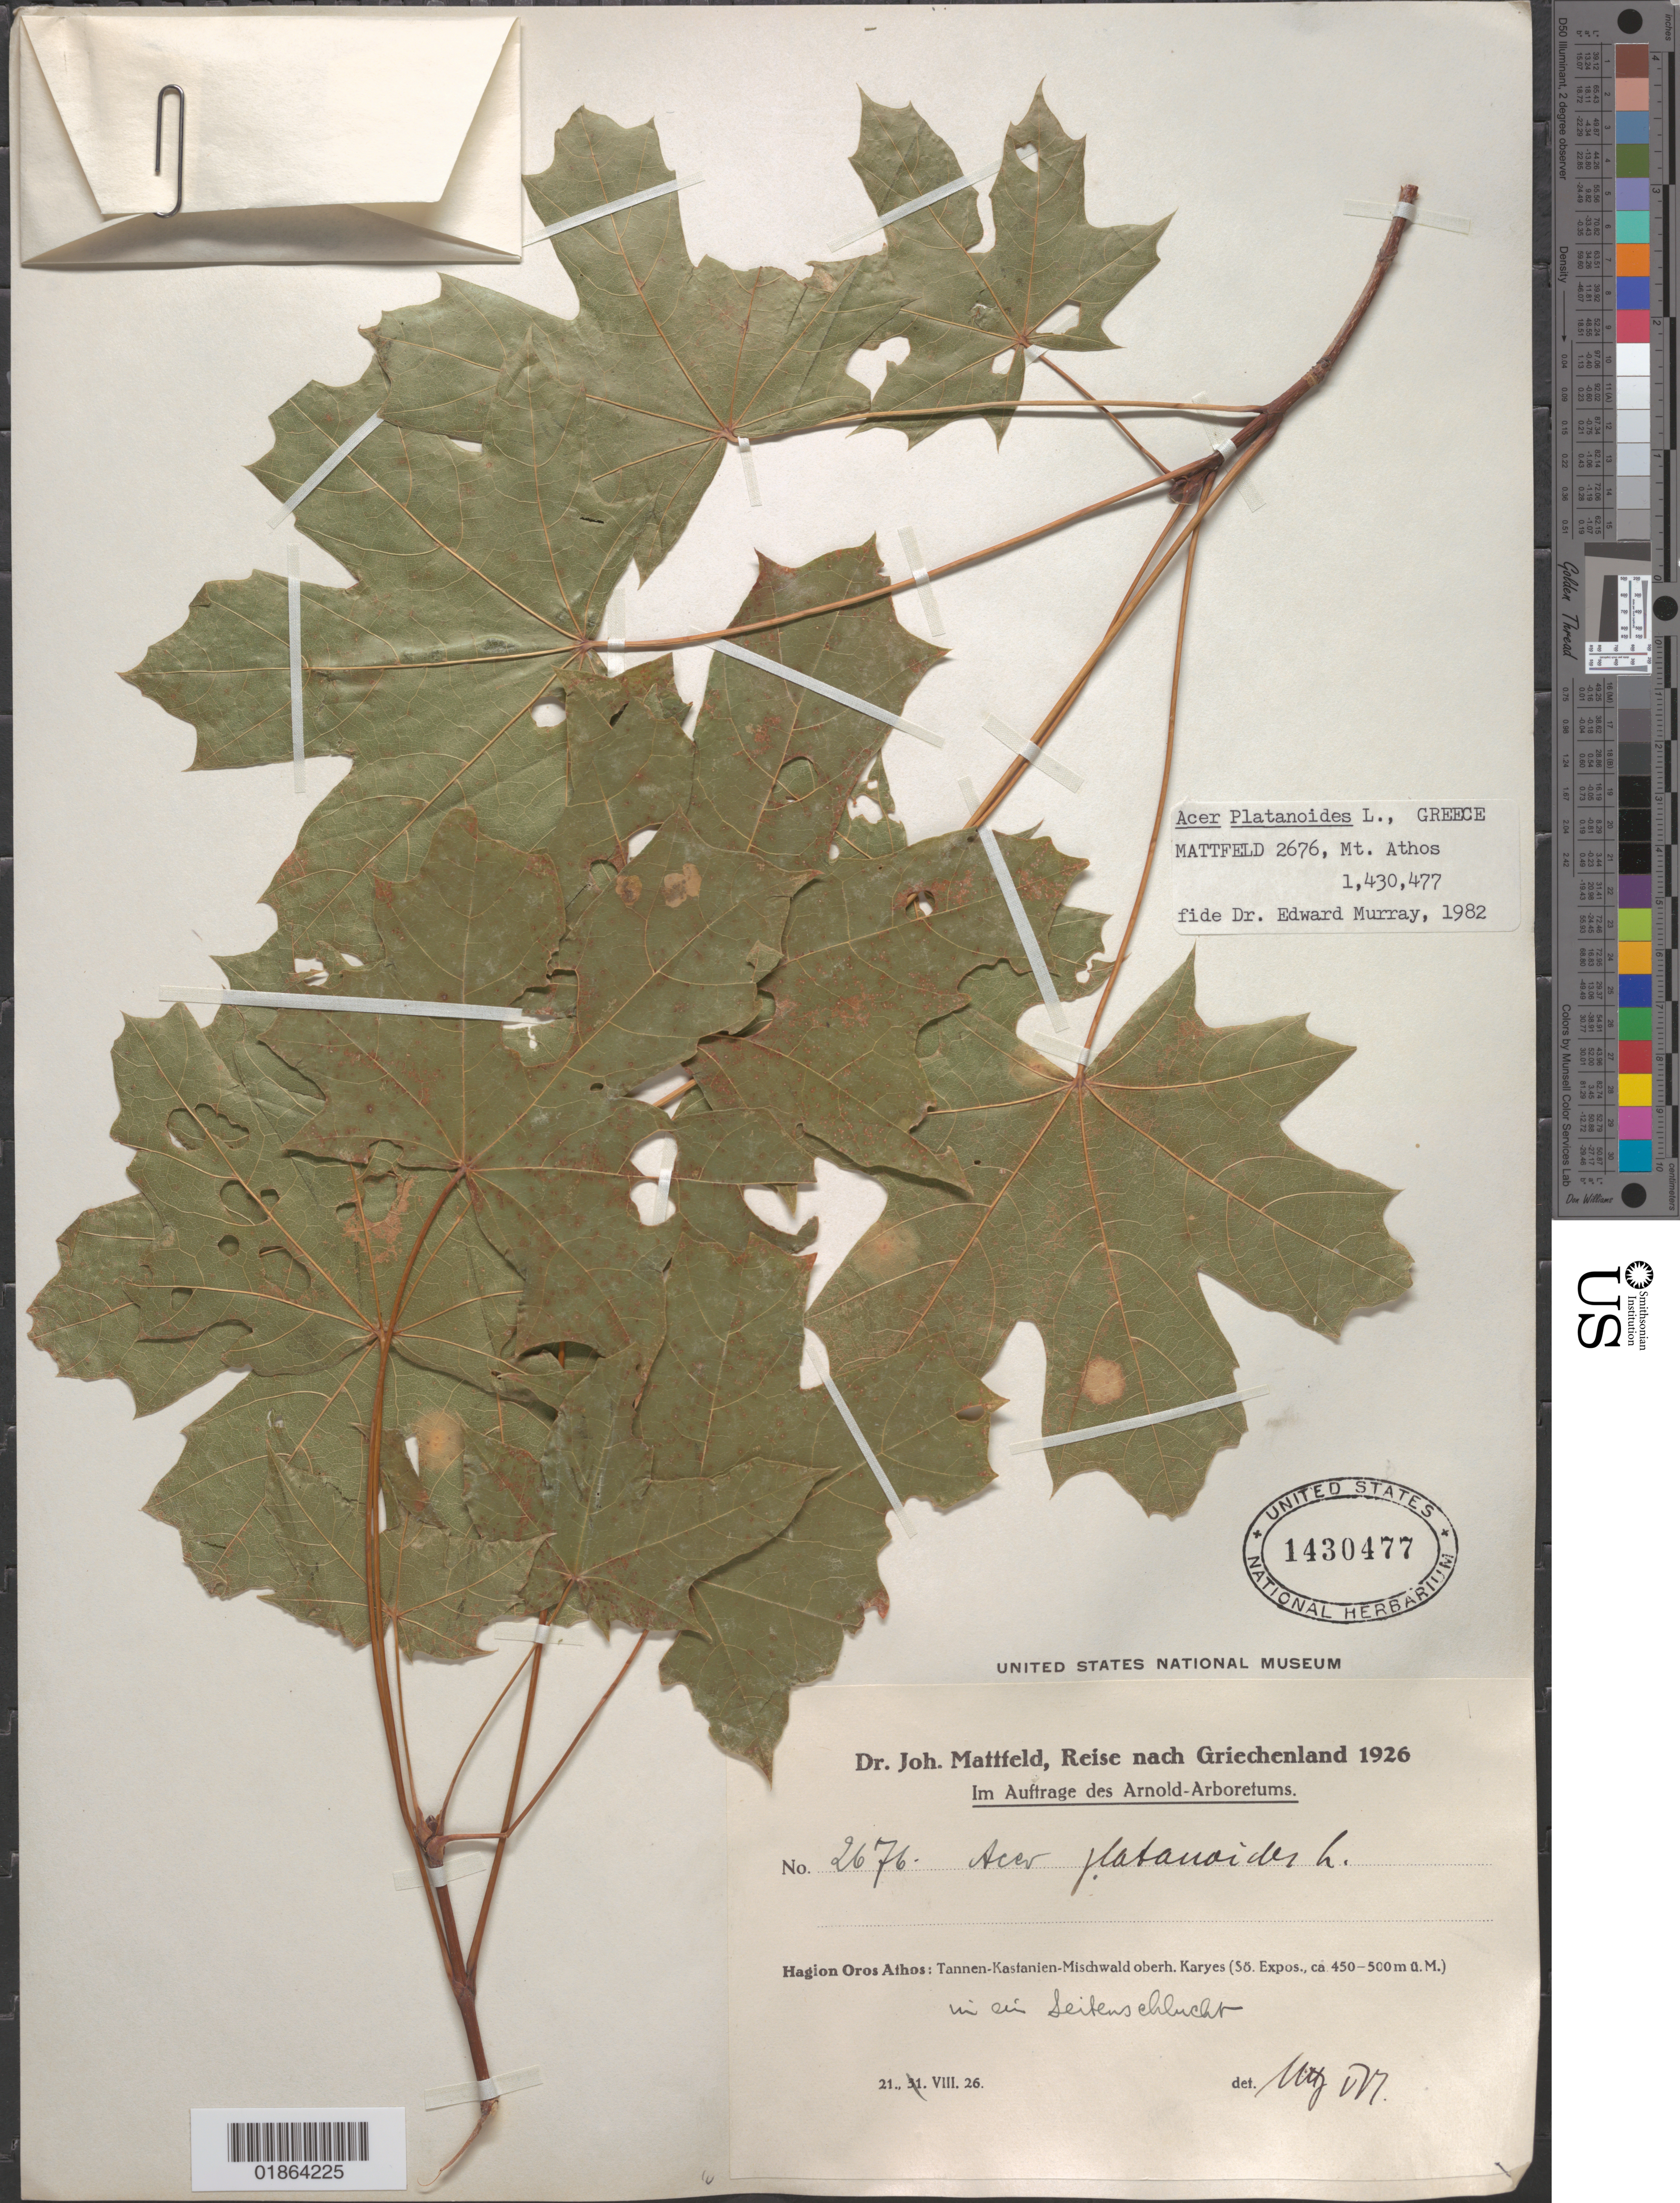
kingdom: Plantae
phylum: Tracheophyta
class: Magnoliopsida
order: Sapindales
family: Sapindaceae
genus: Acer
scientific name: Acer platanoides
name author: L.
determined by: Murray, Edward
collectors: J. Mattfeld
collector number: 2676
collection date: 1926-08-21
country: Greece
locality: Hagion Oros Athos [Mt. Athos]: Tanen-Kastanien-Mischwald oberh. Karyes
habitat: In ein Seitenschlucht [In a side gorge]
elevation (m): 450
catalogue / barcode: US 1430477